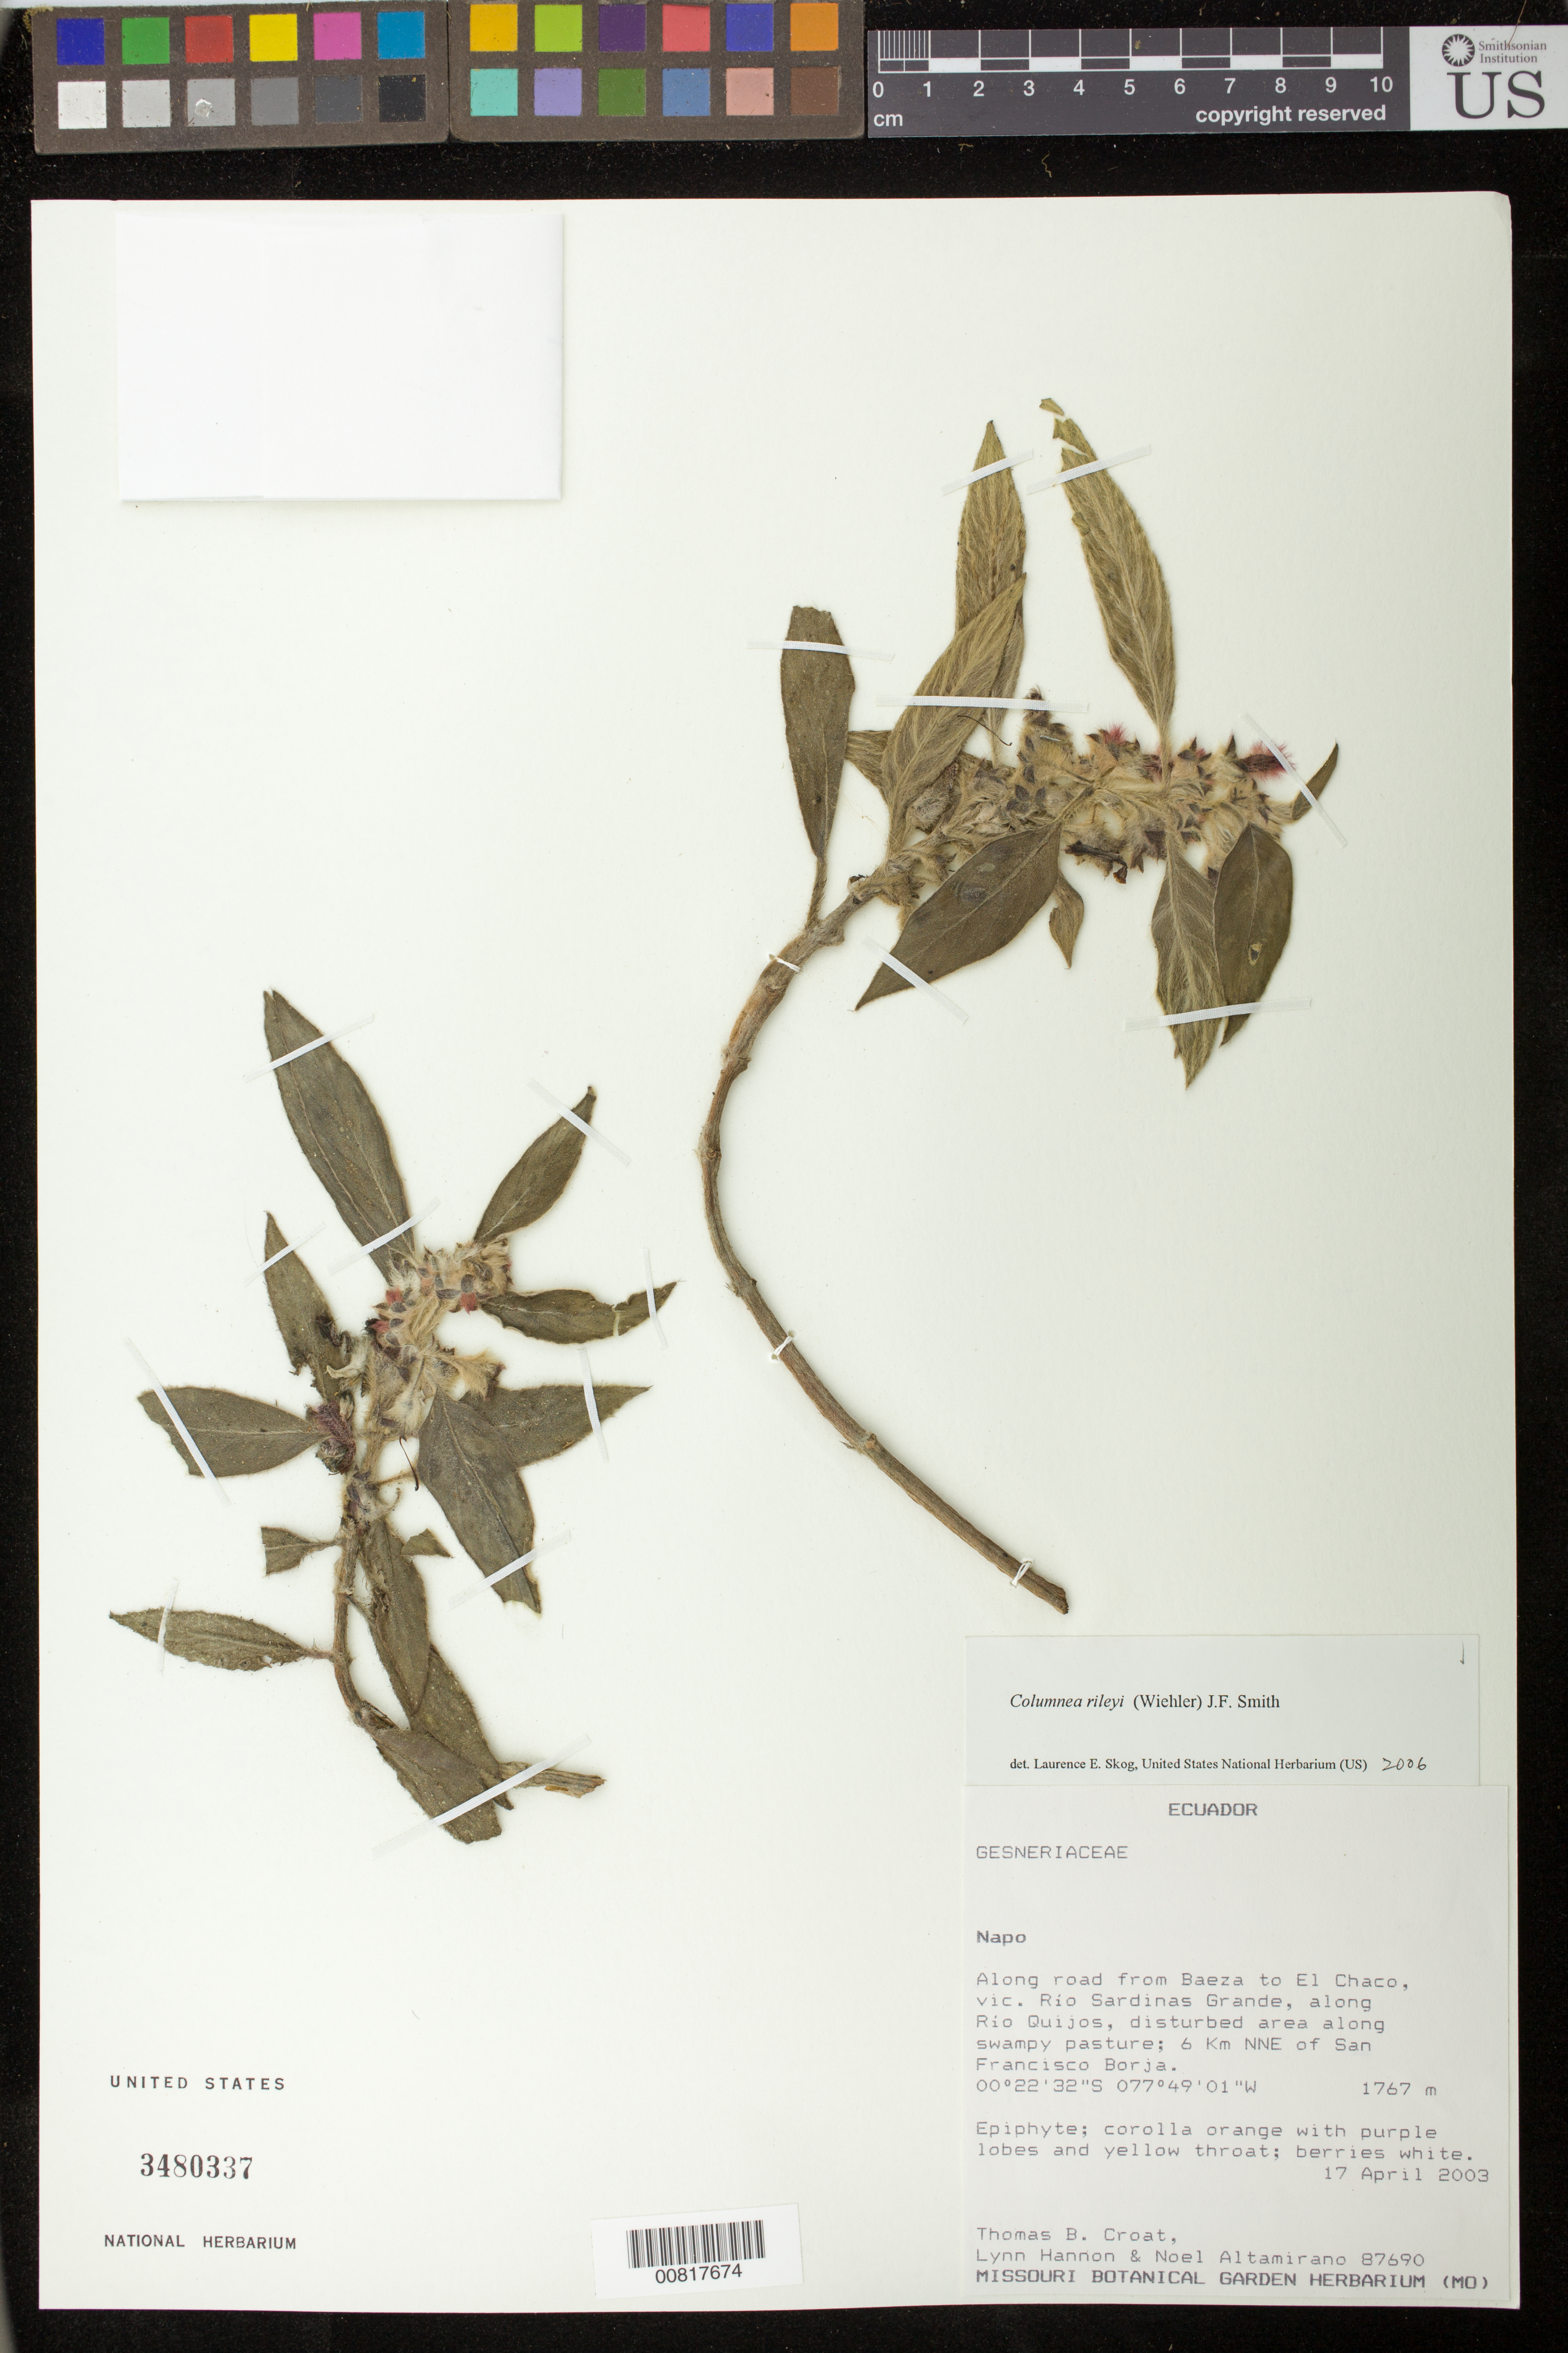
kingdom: Plantae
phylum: Tracheophyta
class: Magnoliopsida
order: Lamiales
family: Gesneriaceae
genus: Columnea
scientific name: Columnea rileyi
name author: (Wiehler) J.F. Sm.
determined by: Skog, Laurence E.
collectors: T. B. Croat, L. Hannon & N. Altamirano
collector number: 87690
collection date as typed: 17 Apr 2003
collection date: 2003-04-17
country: Ecuador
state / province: Napo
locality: Along road from Baeza to El Chaco, vic. Rio Sardinas Grande, along Rio Quijos, 6 km NNE of San Francisco Borja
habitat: disturbed area along swampy pasture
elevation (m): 1767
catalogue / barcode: US 3480337